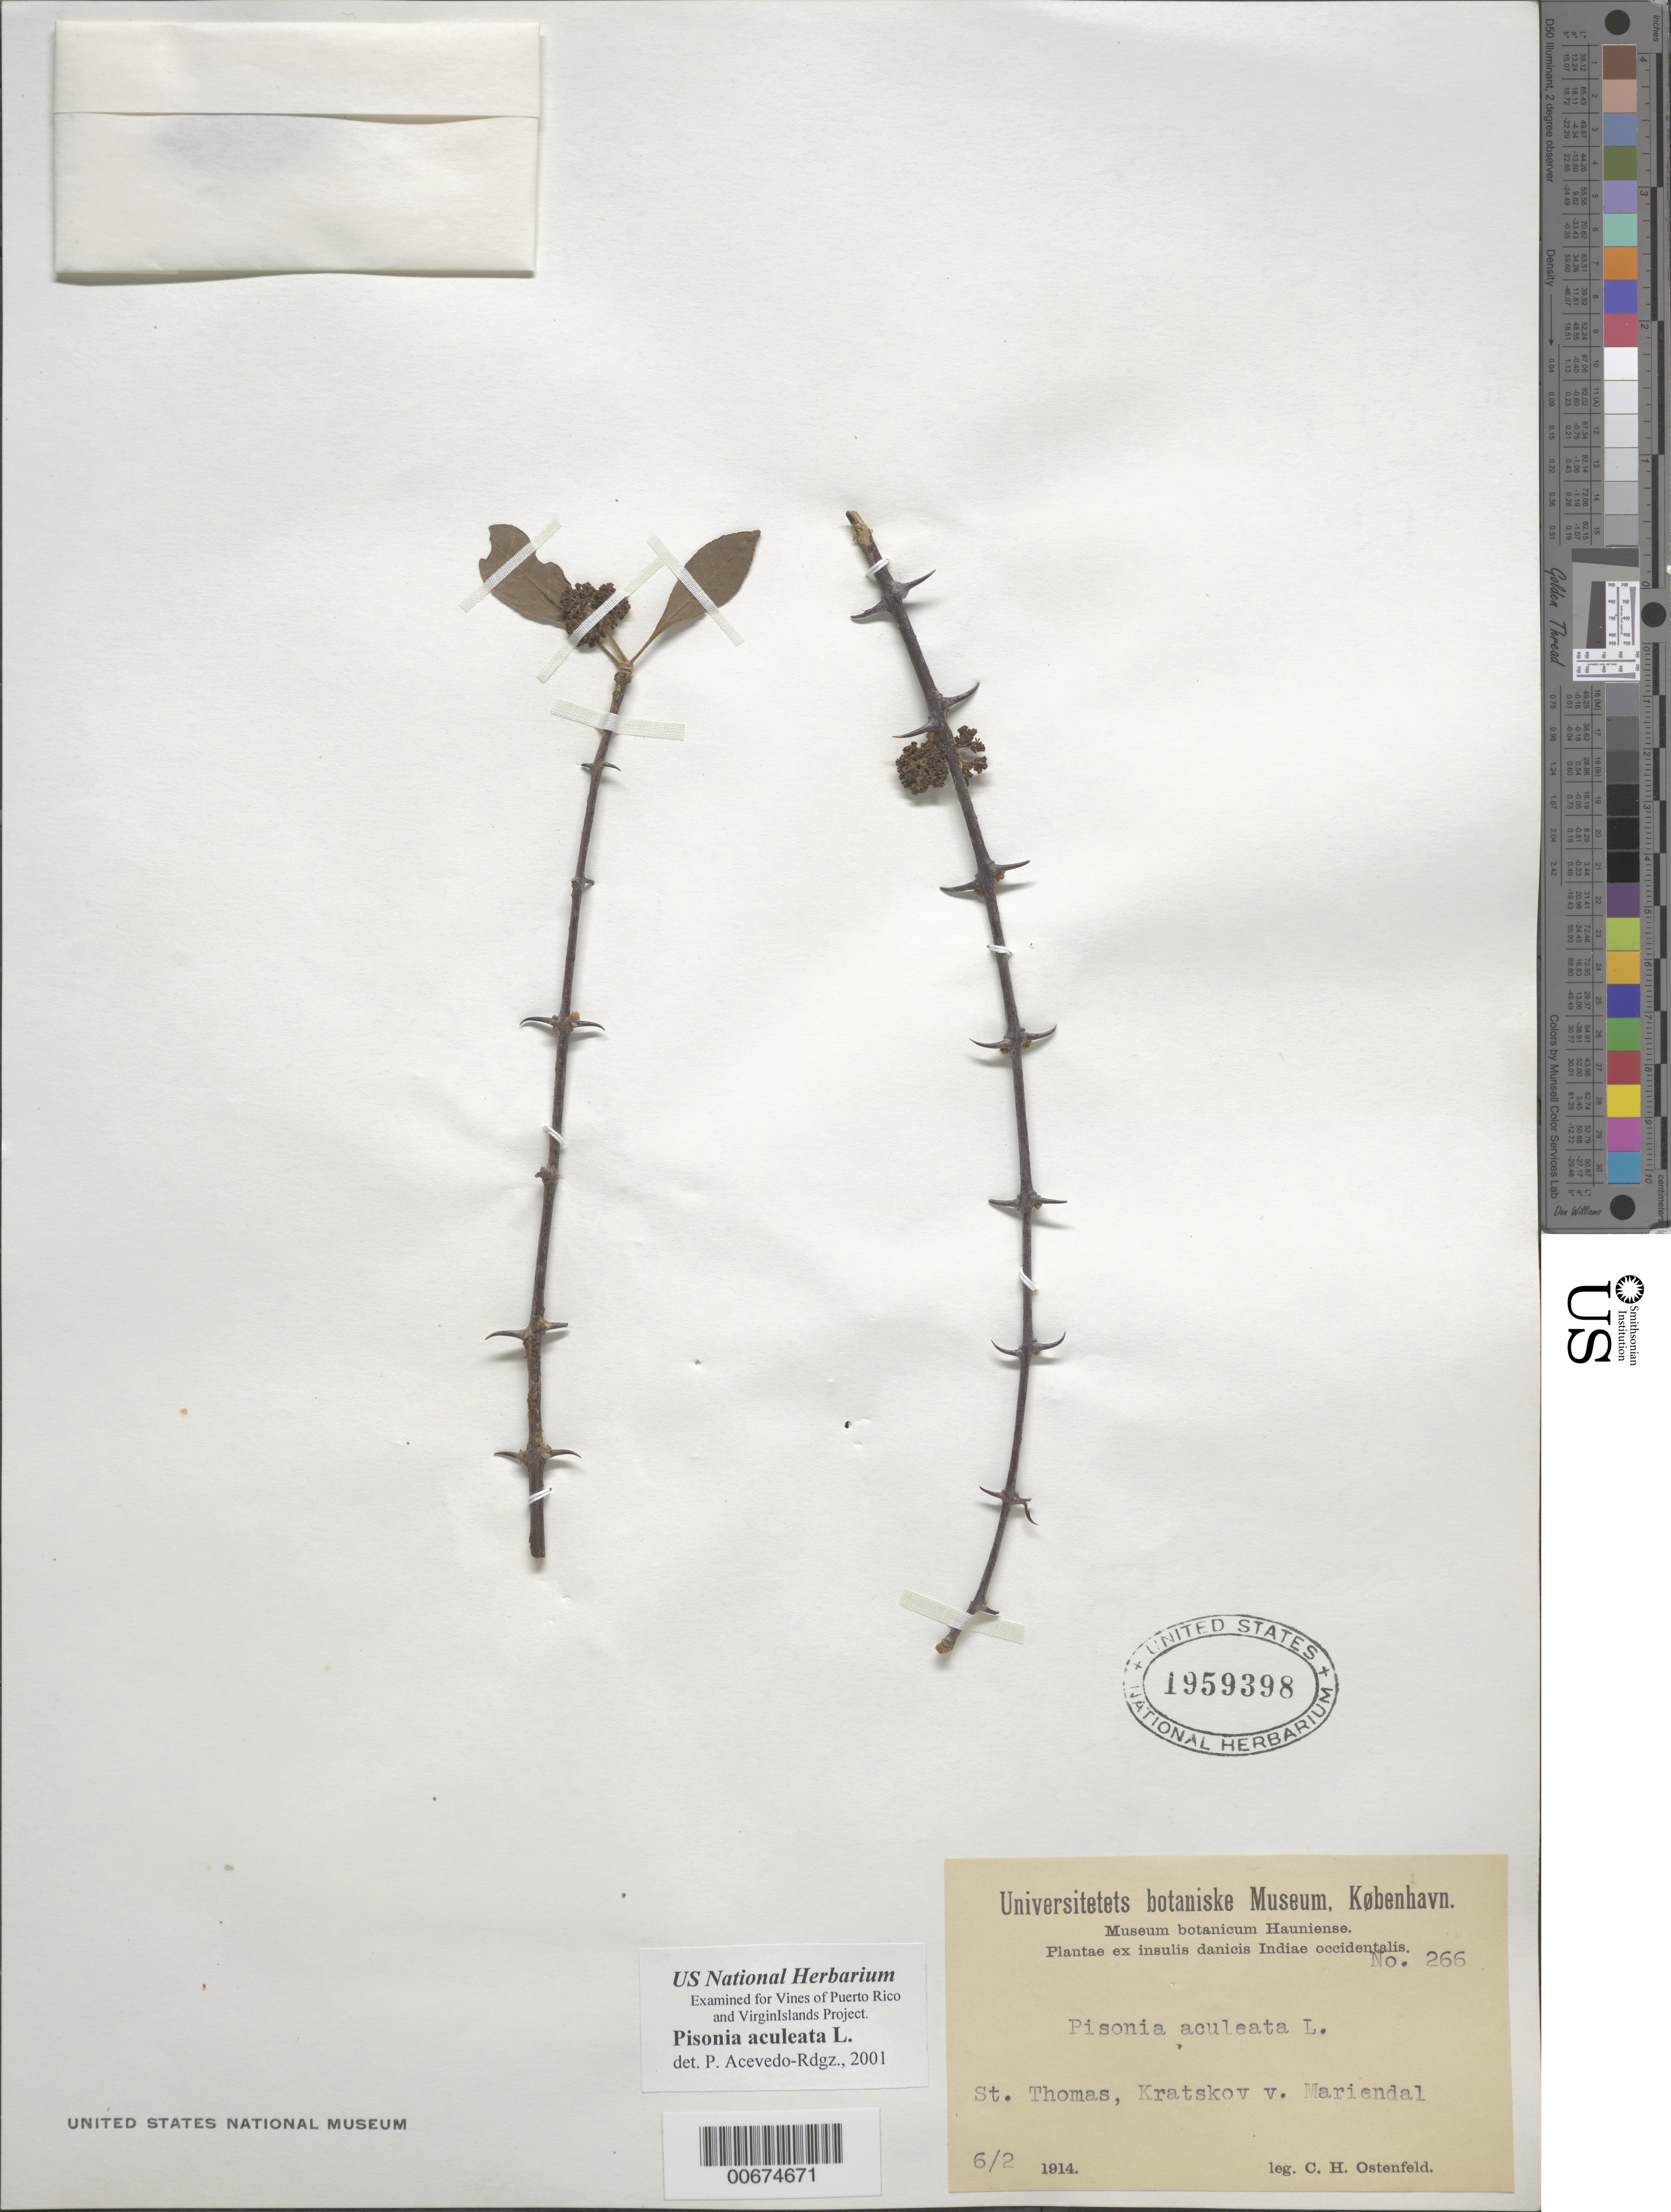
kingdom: Plantae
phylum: Tracheophyta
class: Magnoliopsida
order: Caryophyllales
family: Nyctaginaceae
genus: Pisonia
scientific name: Pisonia aculeata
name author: L.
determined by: Acevedo-Rodríguez, P., (BOT), Smithsonian Institution - National Museum of Natural History (UNITED STATES)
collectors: C. Ostenfeld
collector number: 266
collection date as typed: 02 Jun 1914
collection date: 1914-06-02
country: U.S. Virgin Islands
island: St. Thomas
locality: Kratskov v. Mariendal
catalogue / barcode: US 1959398